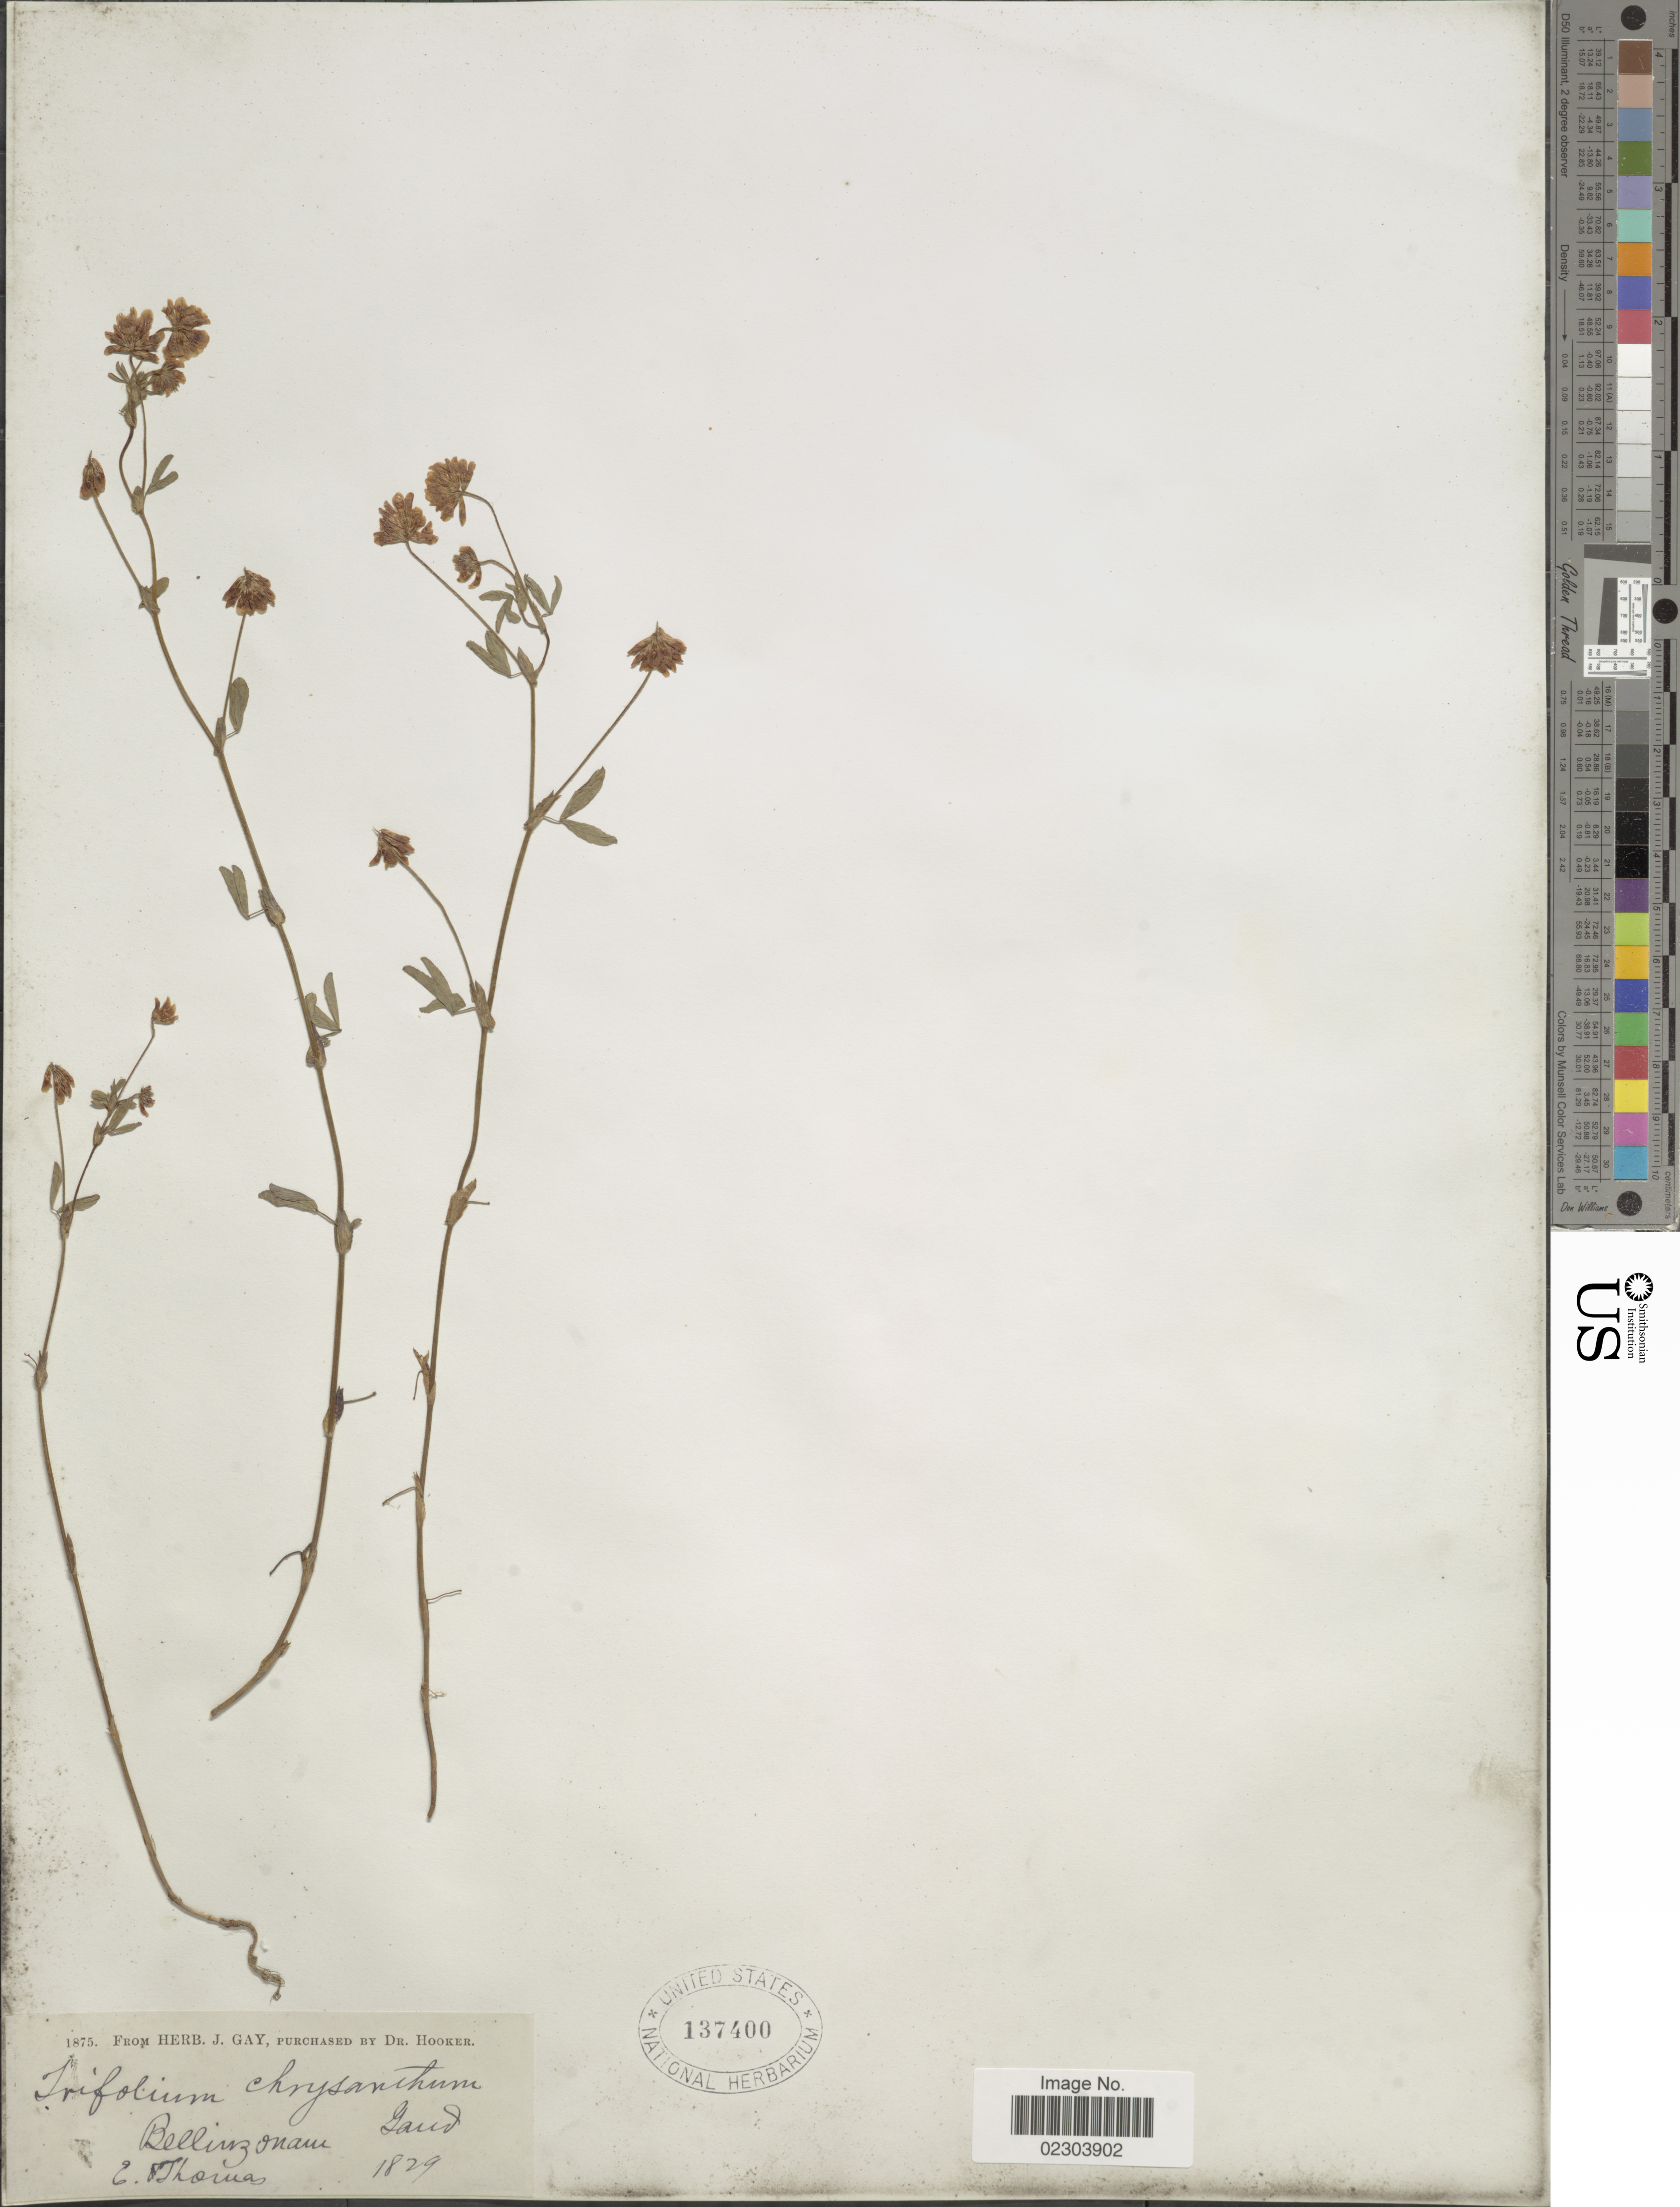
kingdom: Plantae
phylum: Tracheophyta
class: Magnoliopsida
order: Fabales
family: Fabaceae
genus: Trifolium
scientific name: Trifolium cherleri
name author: L.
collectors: E. Thomas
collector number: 1875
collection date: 1829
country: Switzerland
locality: Bellinzona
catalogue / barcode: US 137400